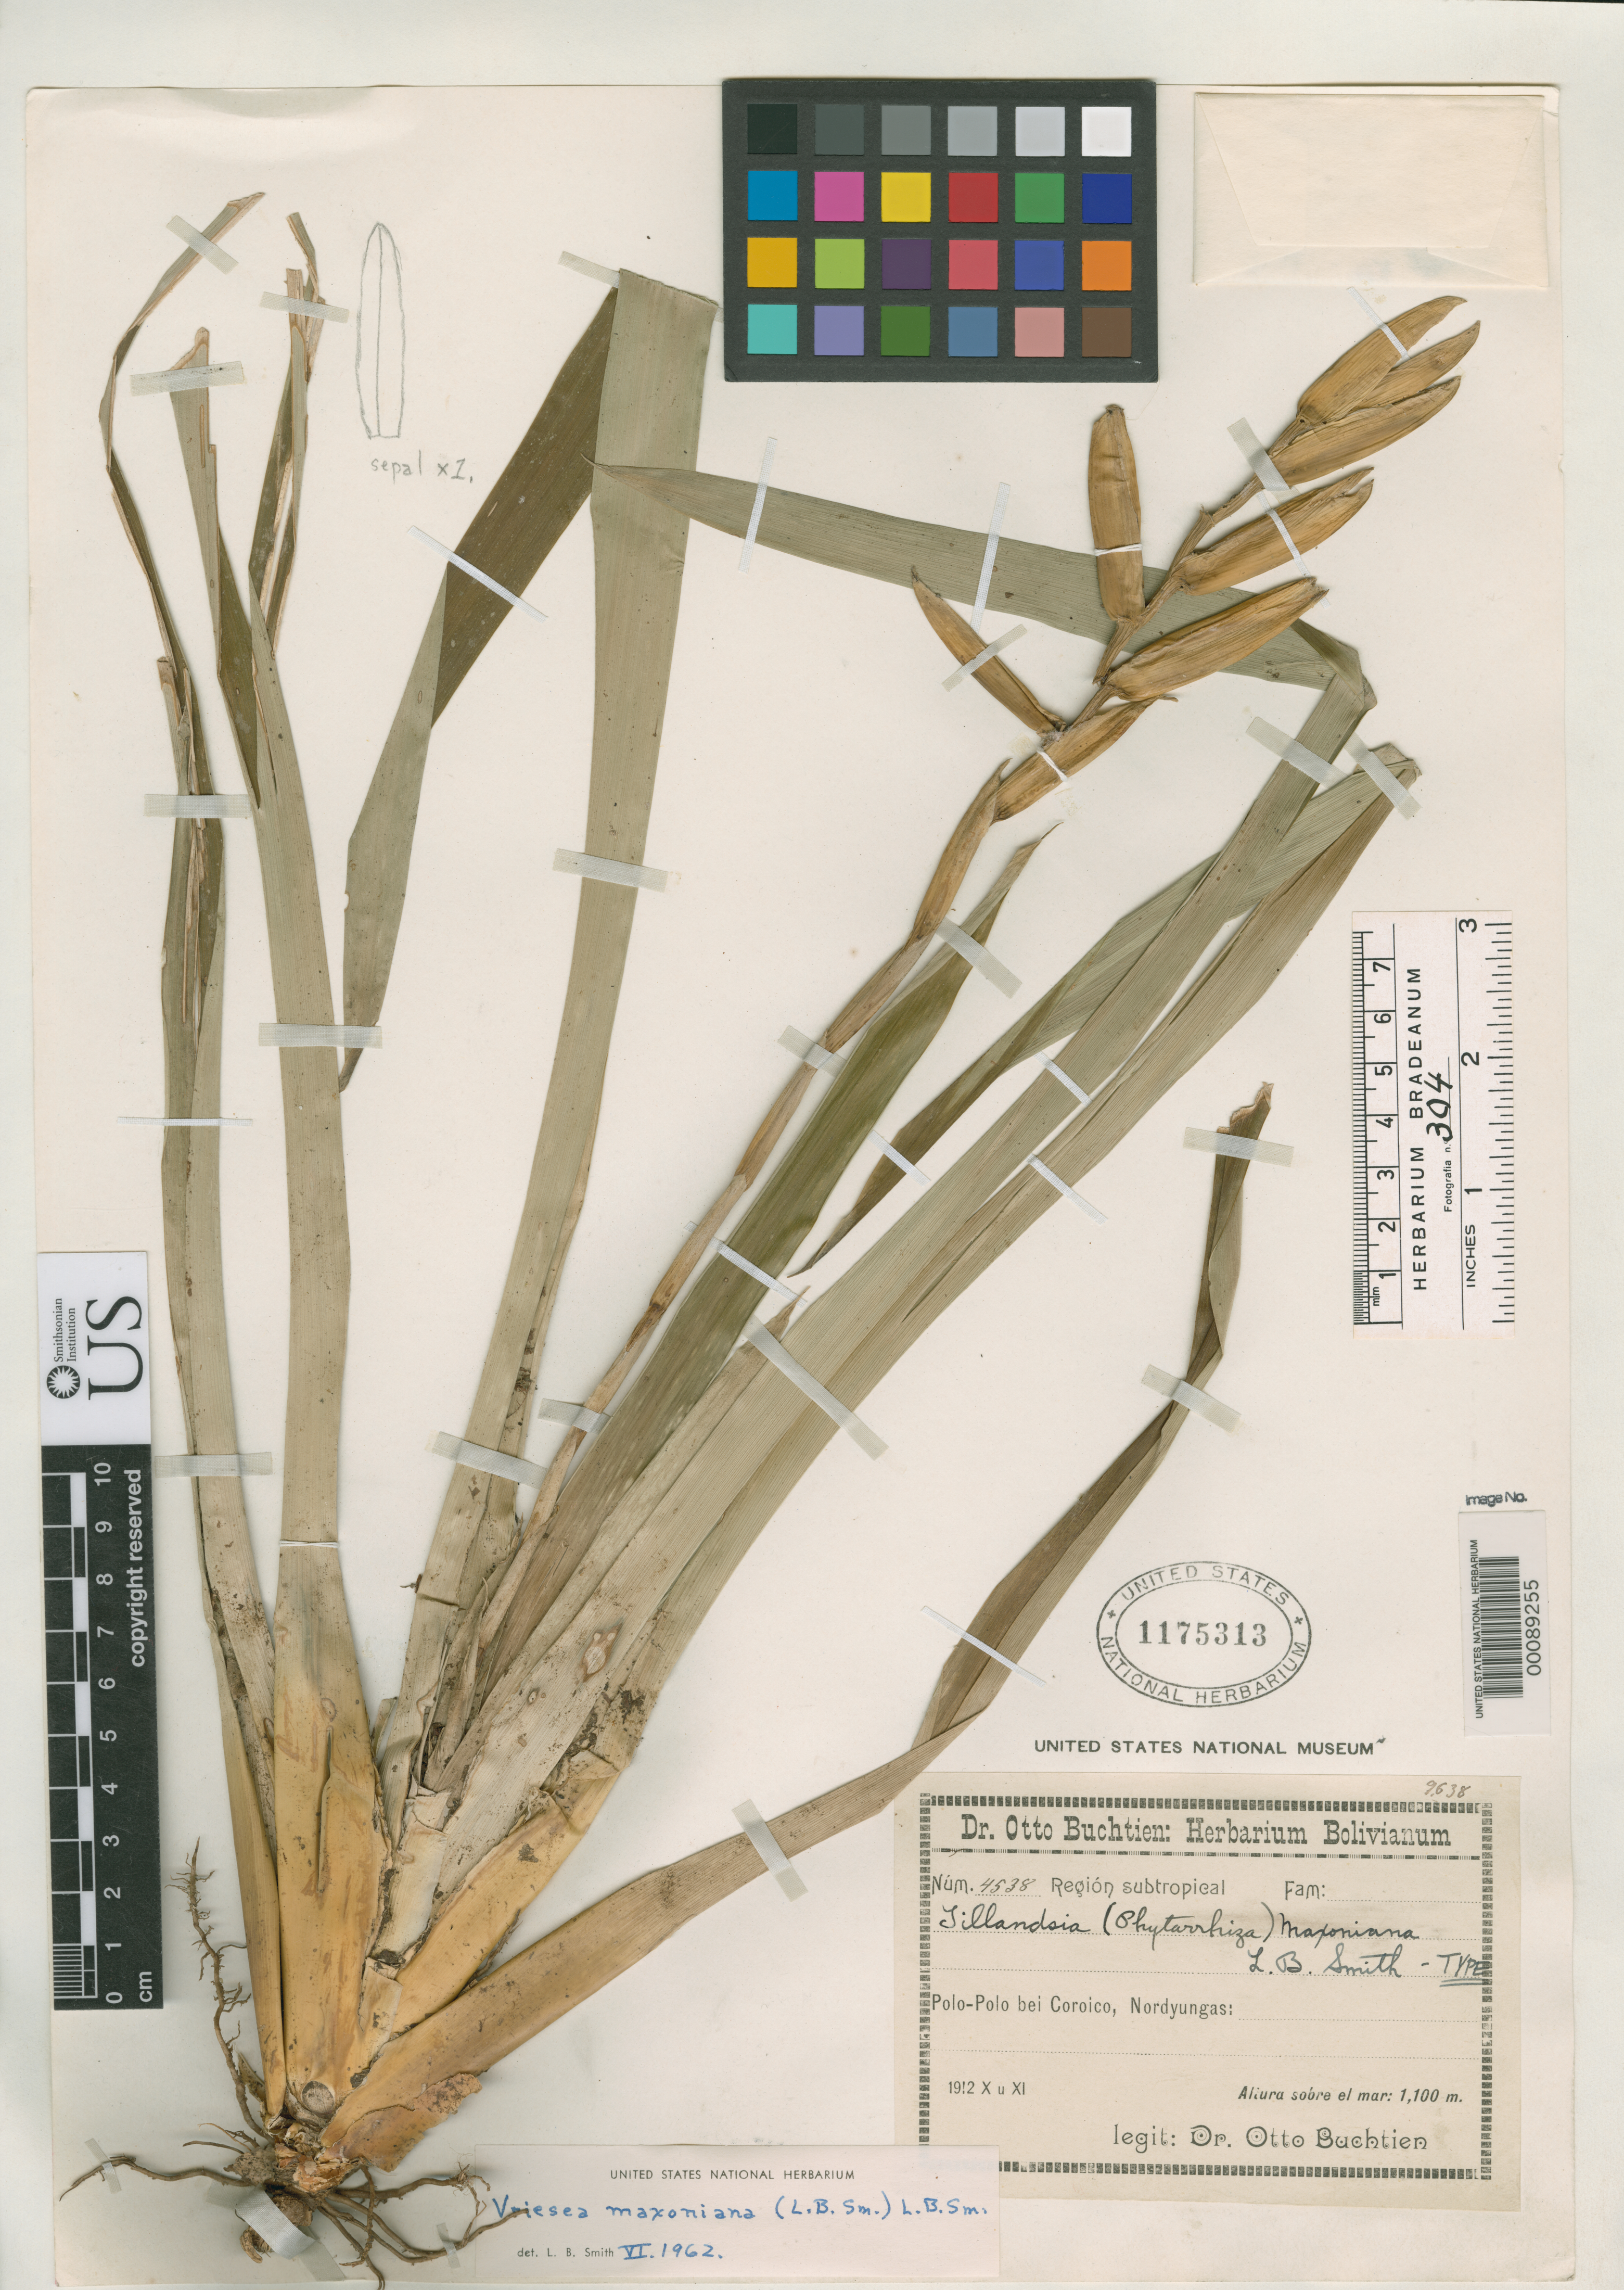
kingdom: Plantae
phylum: Tracheophyta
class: Liliopsida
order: Poales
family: Bromeliaceae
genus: Tillandsia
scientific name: Tillandsia maxoniana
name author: L.B. Sm.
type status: Holotype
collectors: O. Buchtien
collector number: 4538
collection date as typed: Oct 1912 to -- Nov 1912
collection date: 1912-10/1912-11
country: Bolivia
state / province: La Paz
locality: "Polo-Polo near Coroico".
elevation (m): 1100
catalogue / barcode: US 1175313